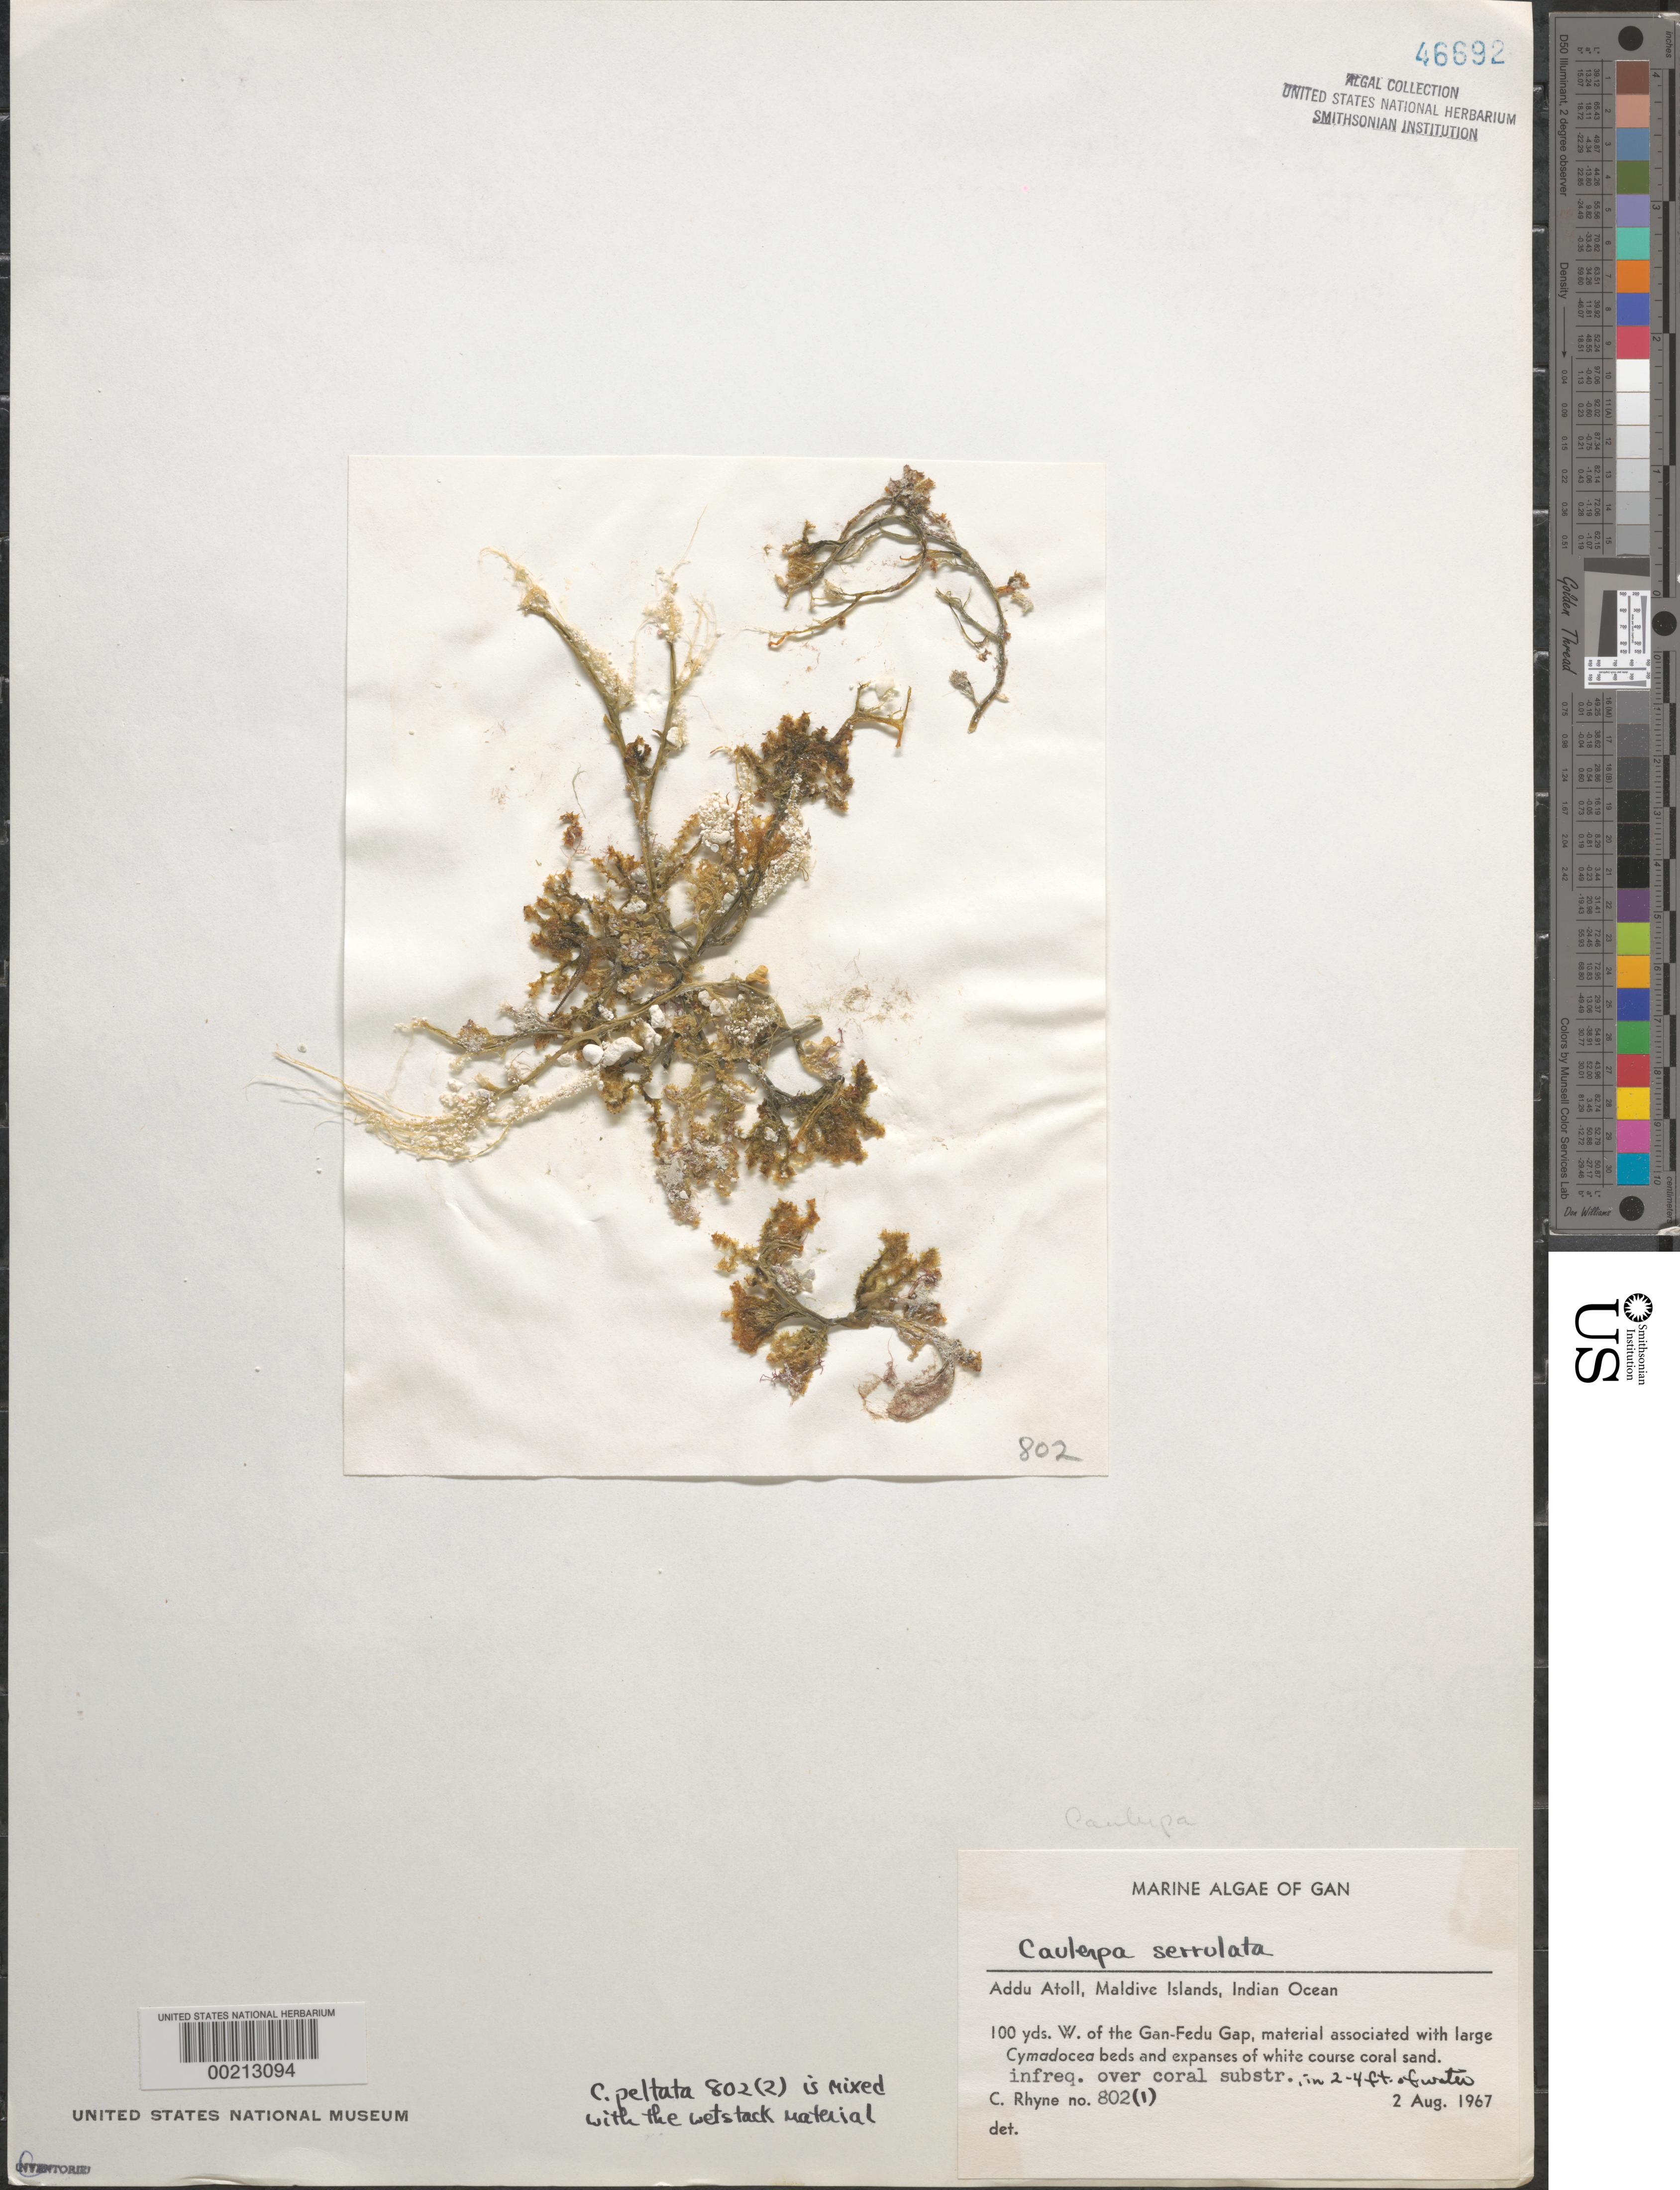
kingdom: Plantae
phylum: Chlorophyta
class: Ulvophyceae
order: Bryopsidales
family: Caulerpaceae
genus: Caulerpa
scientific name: Caulerpa serrulata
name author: (Forssk.) J. Agardh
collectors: C. Rhyne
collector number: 802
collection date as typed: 02 Aug 1967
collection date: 1967-08-02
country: Maldive Islands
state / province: Seenu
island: Gan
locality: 100 yards west of Gan-Fedu Gap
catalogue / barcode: US 46692